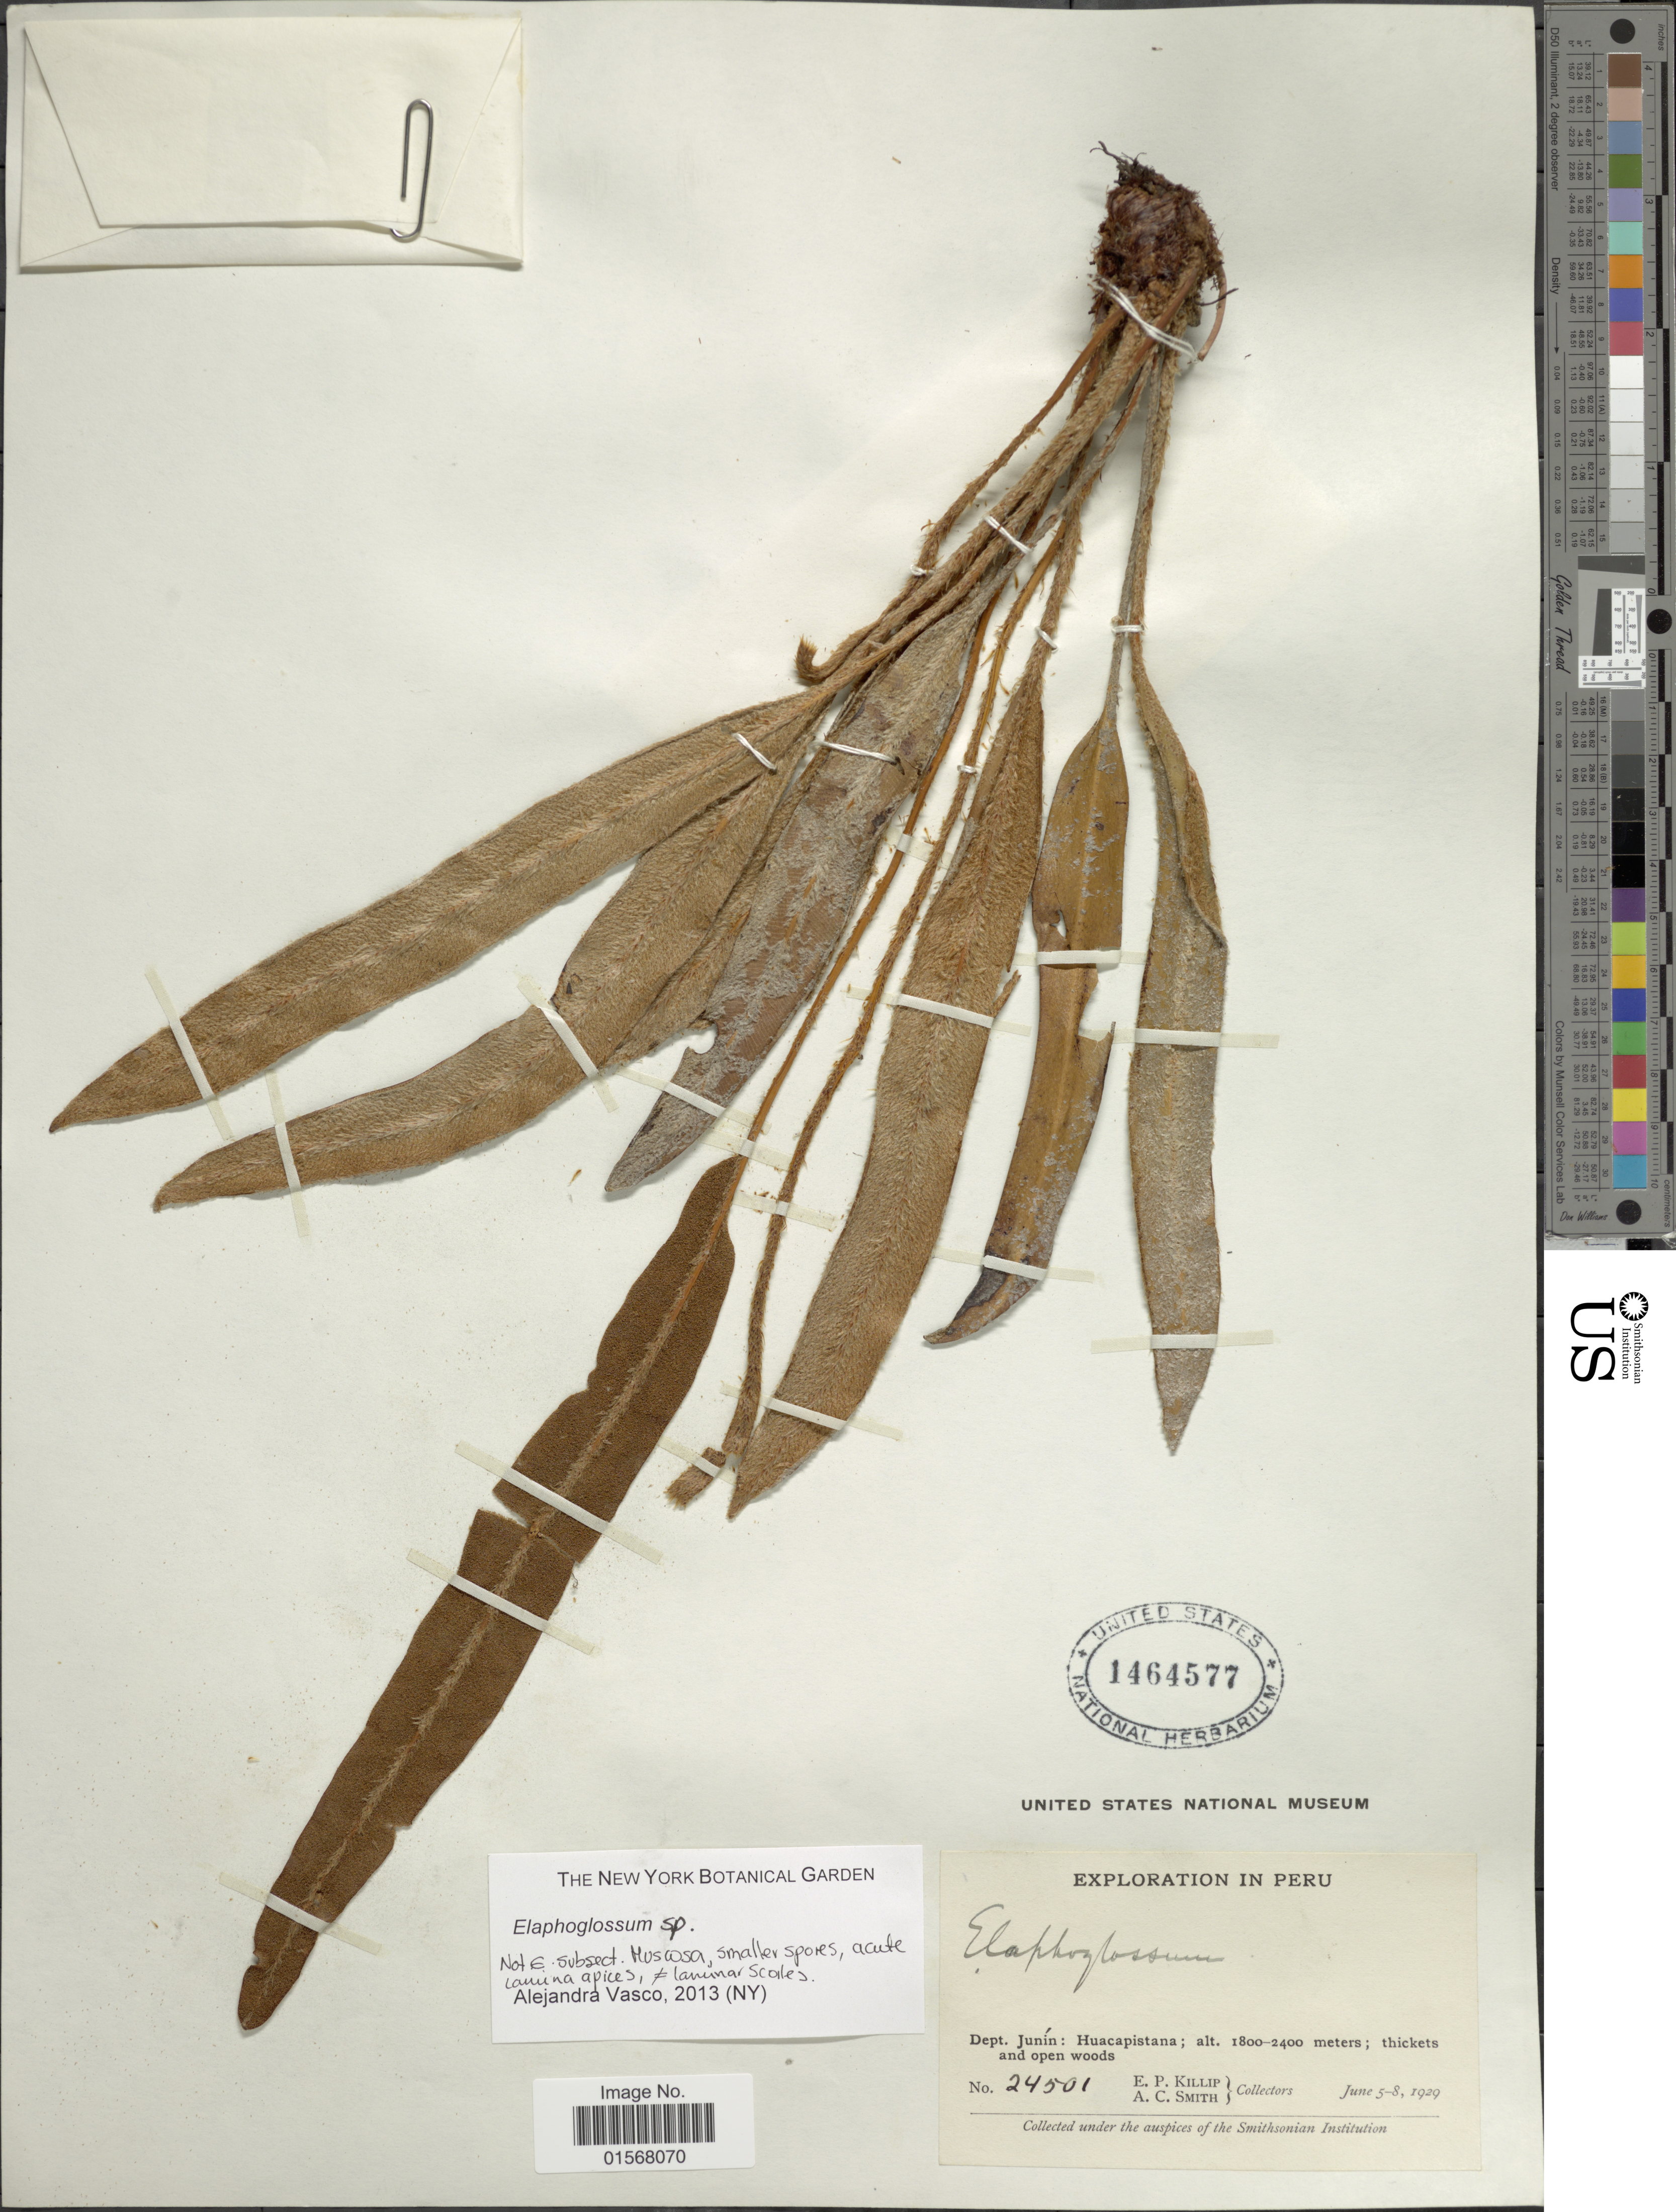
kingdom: Plantae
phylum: Tracheophyta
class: Polypodiopsida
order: Polypodiales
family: Dryopteridaceae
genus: Elaphoglossum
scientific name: Elaphoglossum sp.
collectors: E. P. Killip & A. C. Smith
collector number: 24501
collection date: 1929-06-05/1929-06-08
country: Peru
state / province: Junín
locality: Dept. Junin: Huacapistana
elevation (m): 1800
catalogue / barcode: US 1464577